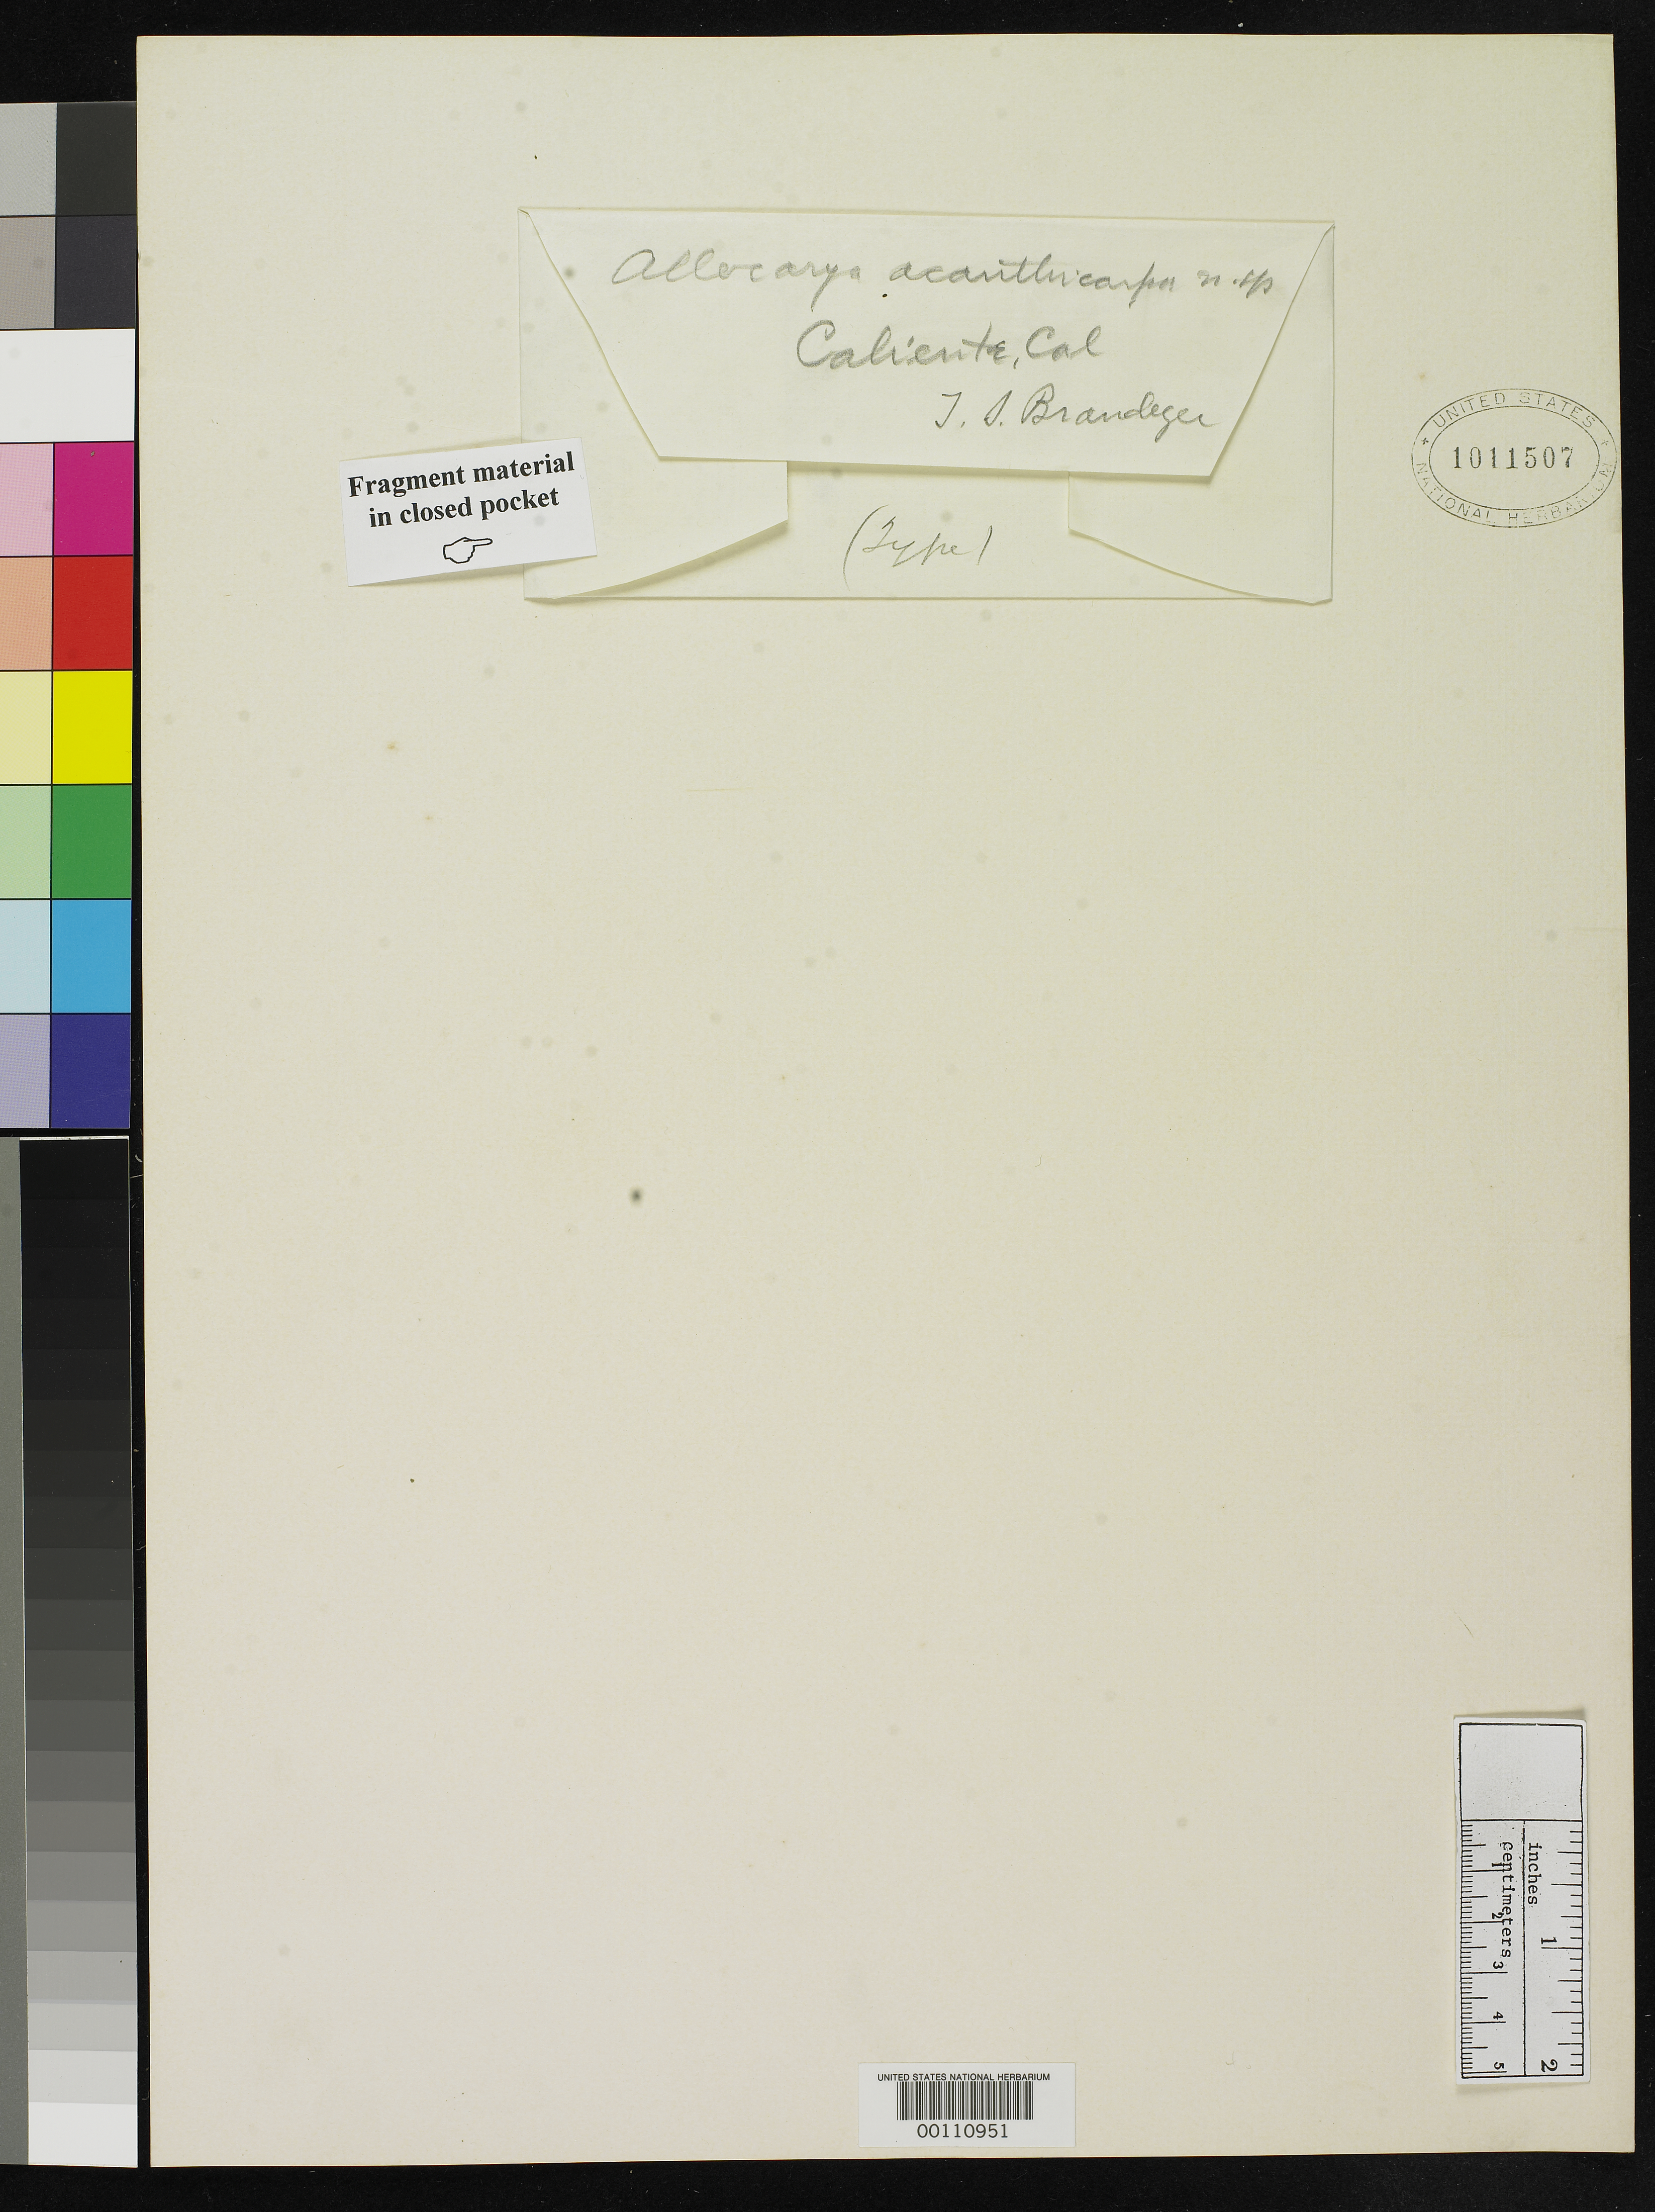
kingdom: Plantae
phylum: Tracheophyta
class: Magnoliopsida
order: Boraginales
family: Boraginaceae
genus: Allocarya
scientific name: Allocarya acanthocarpa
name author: Piper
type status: Isotype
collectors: T. S. Brandegee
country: United States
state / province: California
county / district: Kern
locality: Caliente.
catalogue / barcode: US 1011507